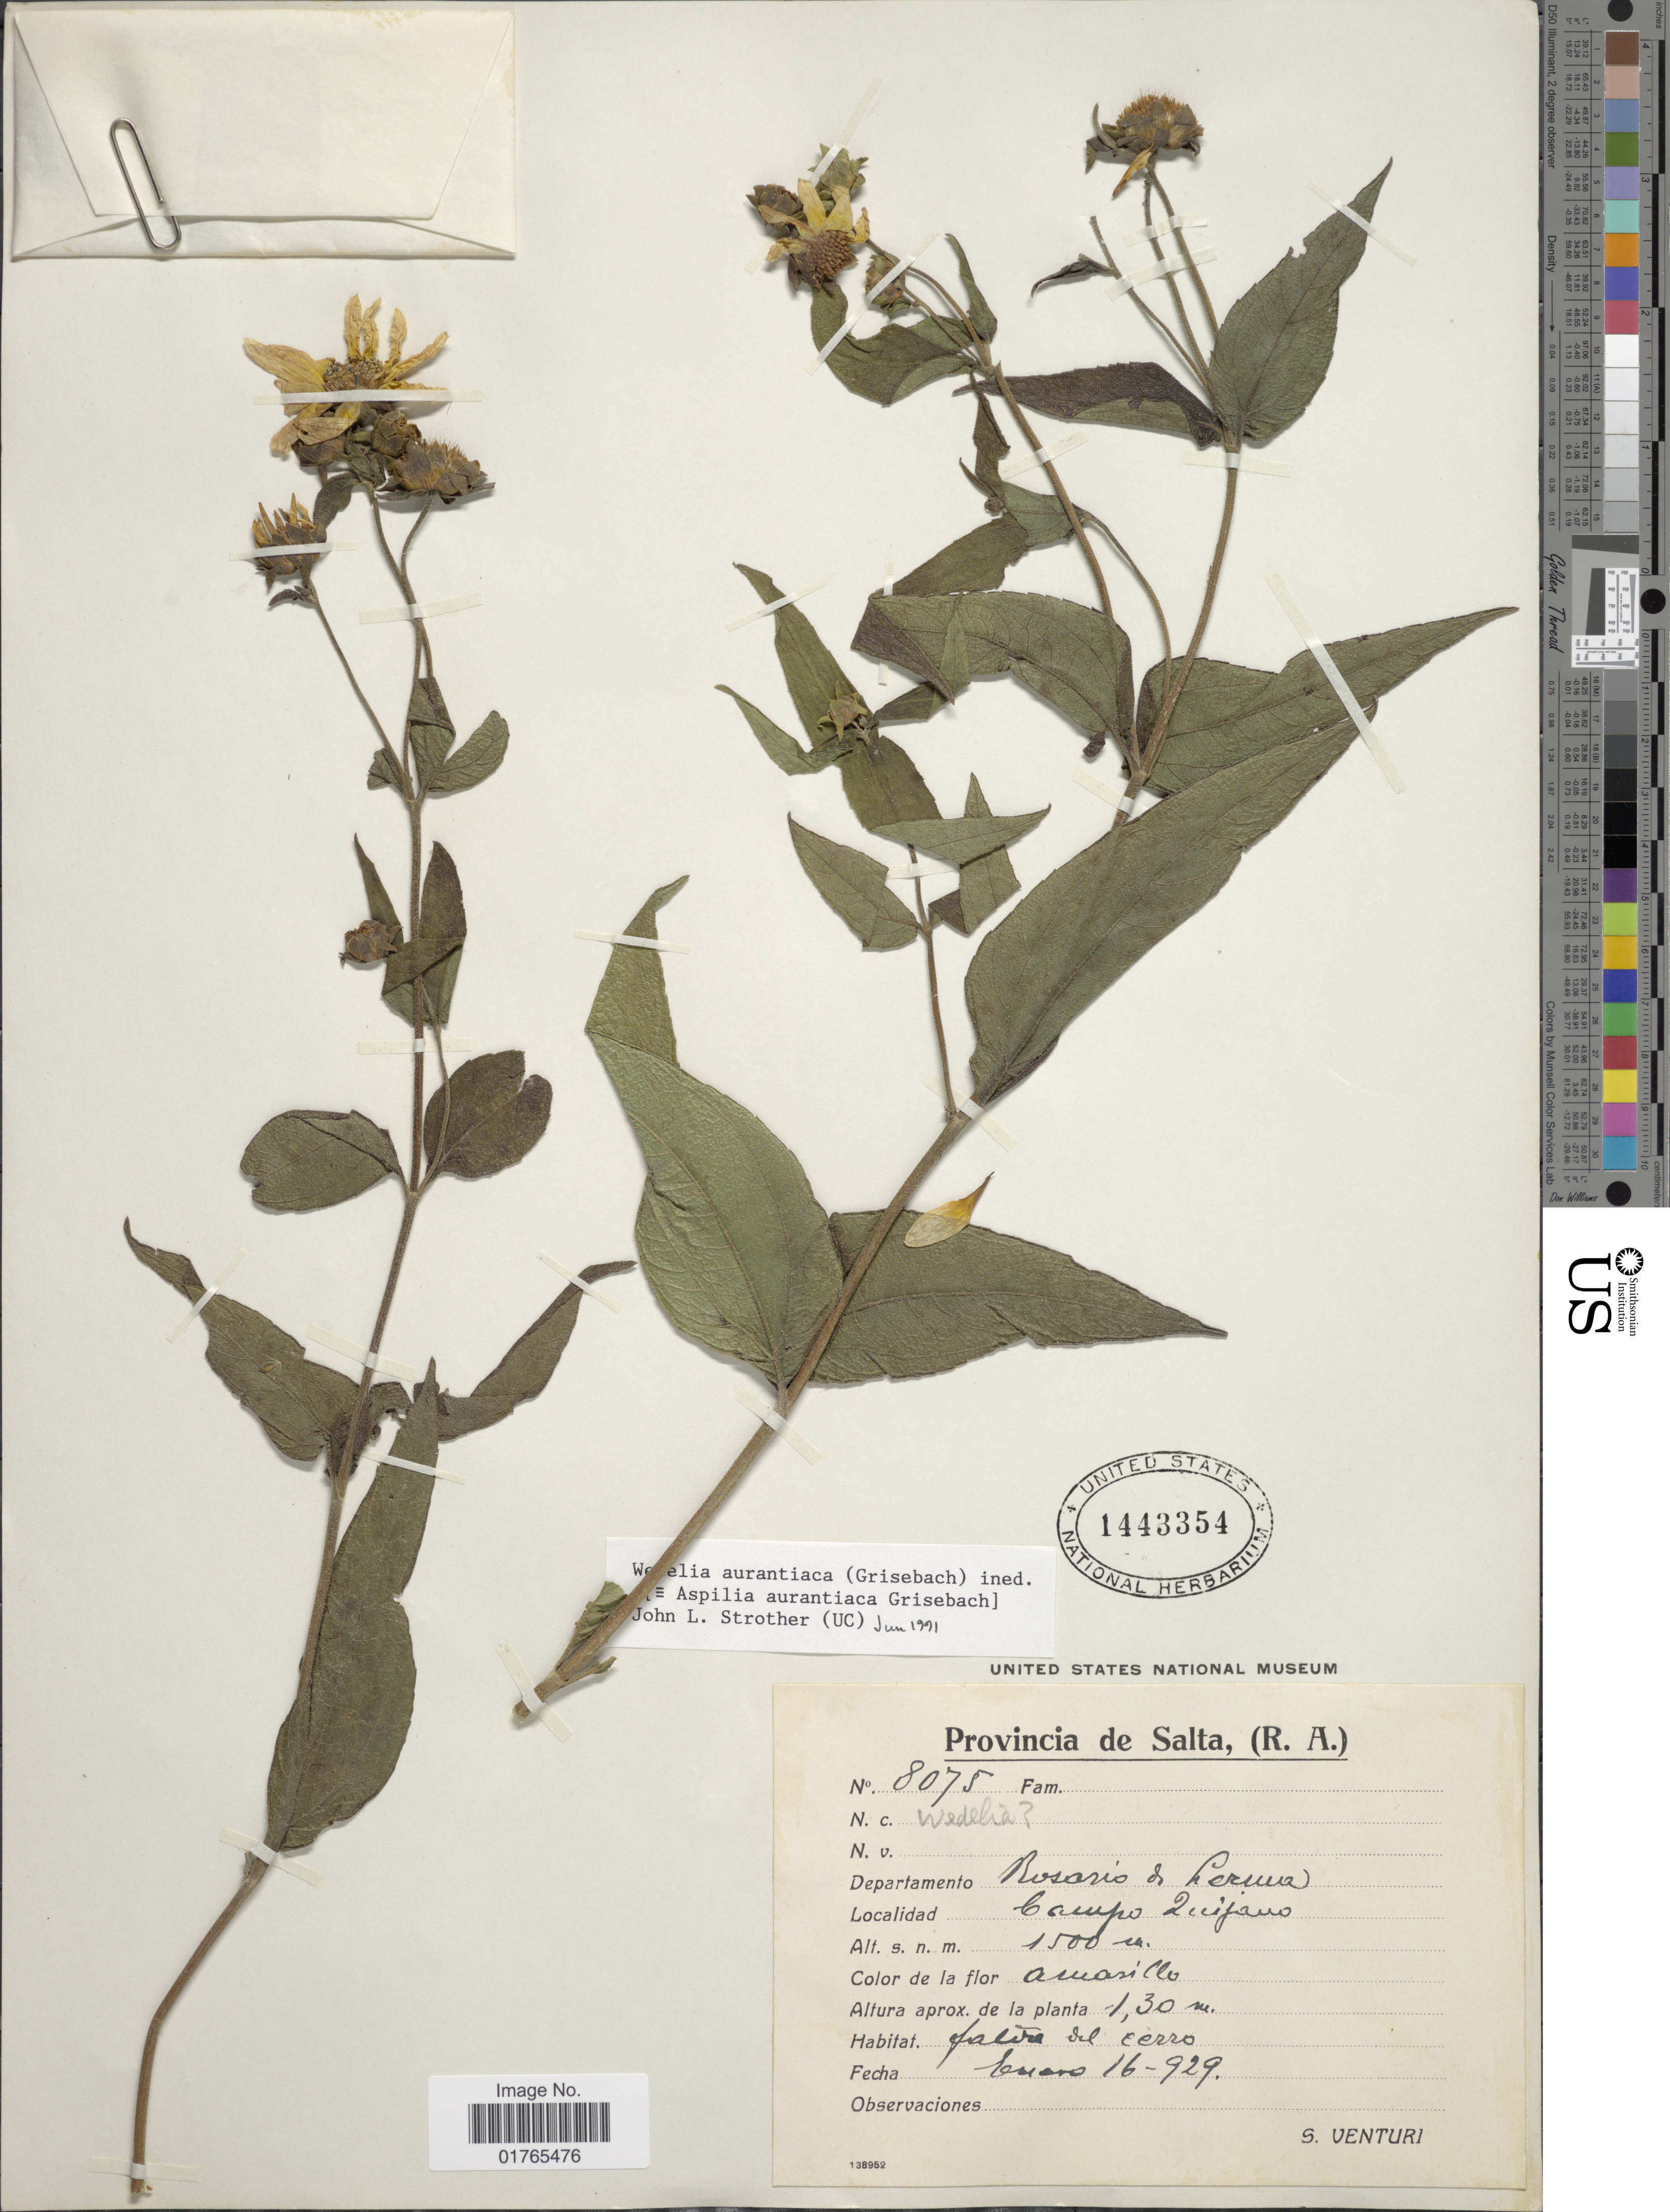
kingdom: Plantae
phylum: Tracheophyta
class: Magnoliopsida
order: Asterales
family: Asteraceae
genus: Aspilia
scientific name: Aspilia aurantiaca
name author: Griseb.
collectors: S. Venturi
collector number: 8075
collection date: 1929-01-16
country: Argentina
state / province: Salta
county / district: Rosario de Lerma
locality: Campo Quijano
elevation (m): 1500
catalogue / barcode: US 1443354